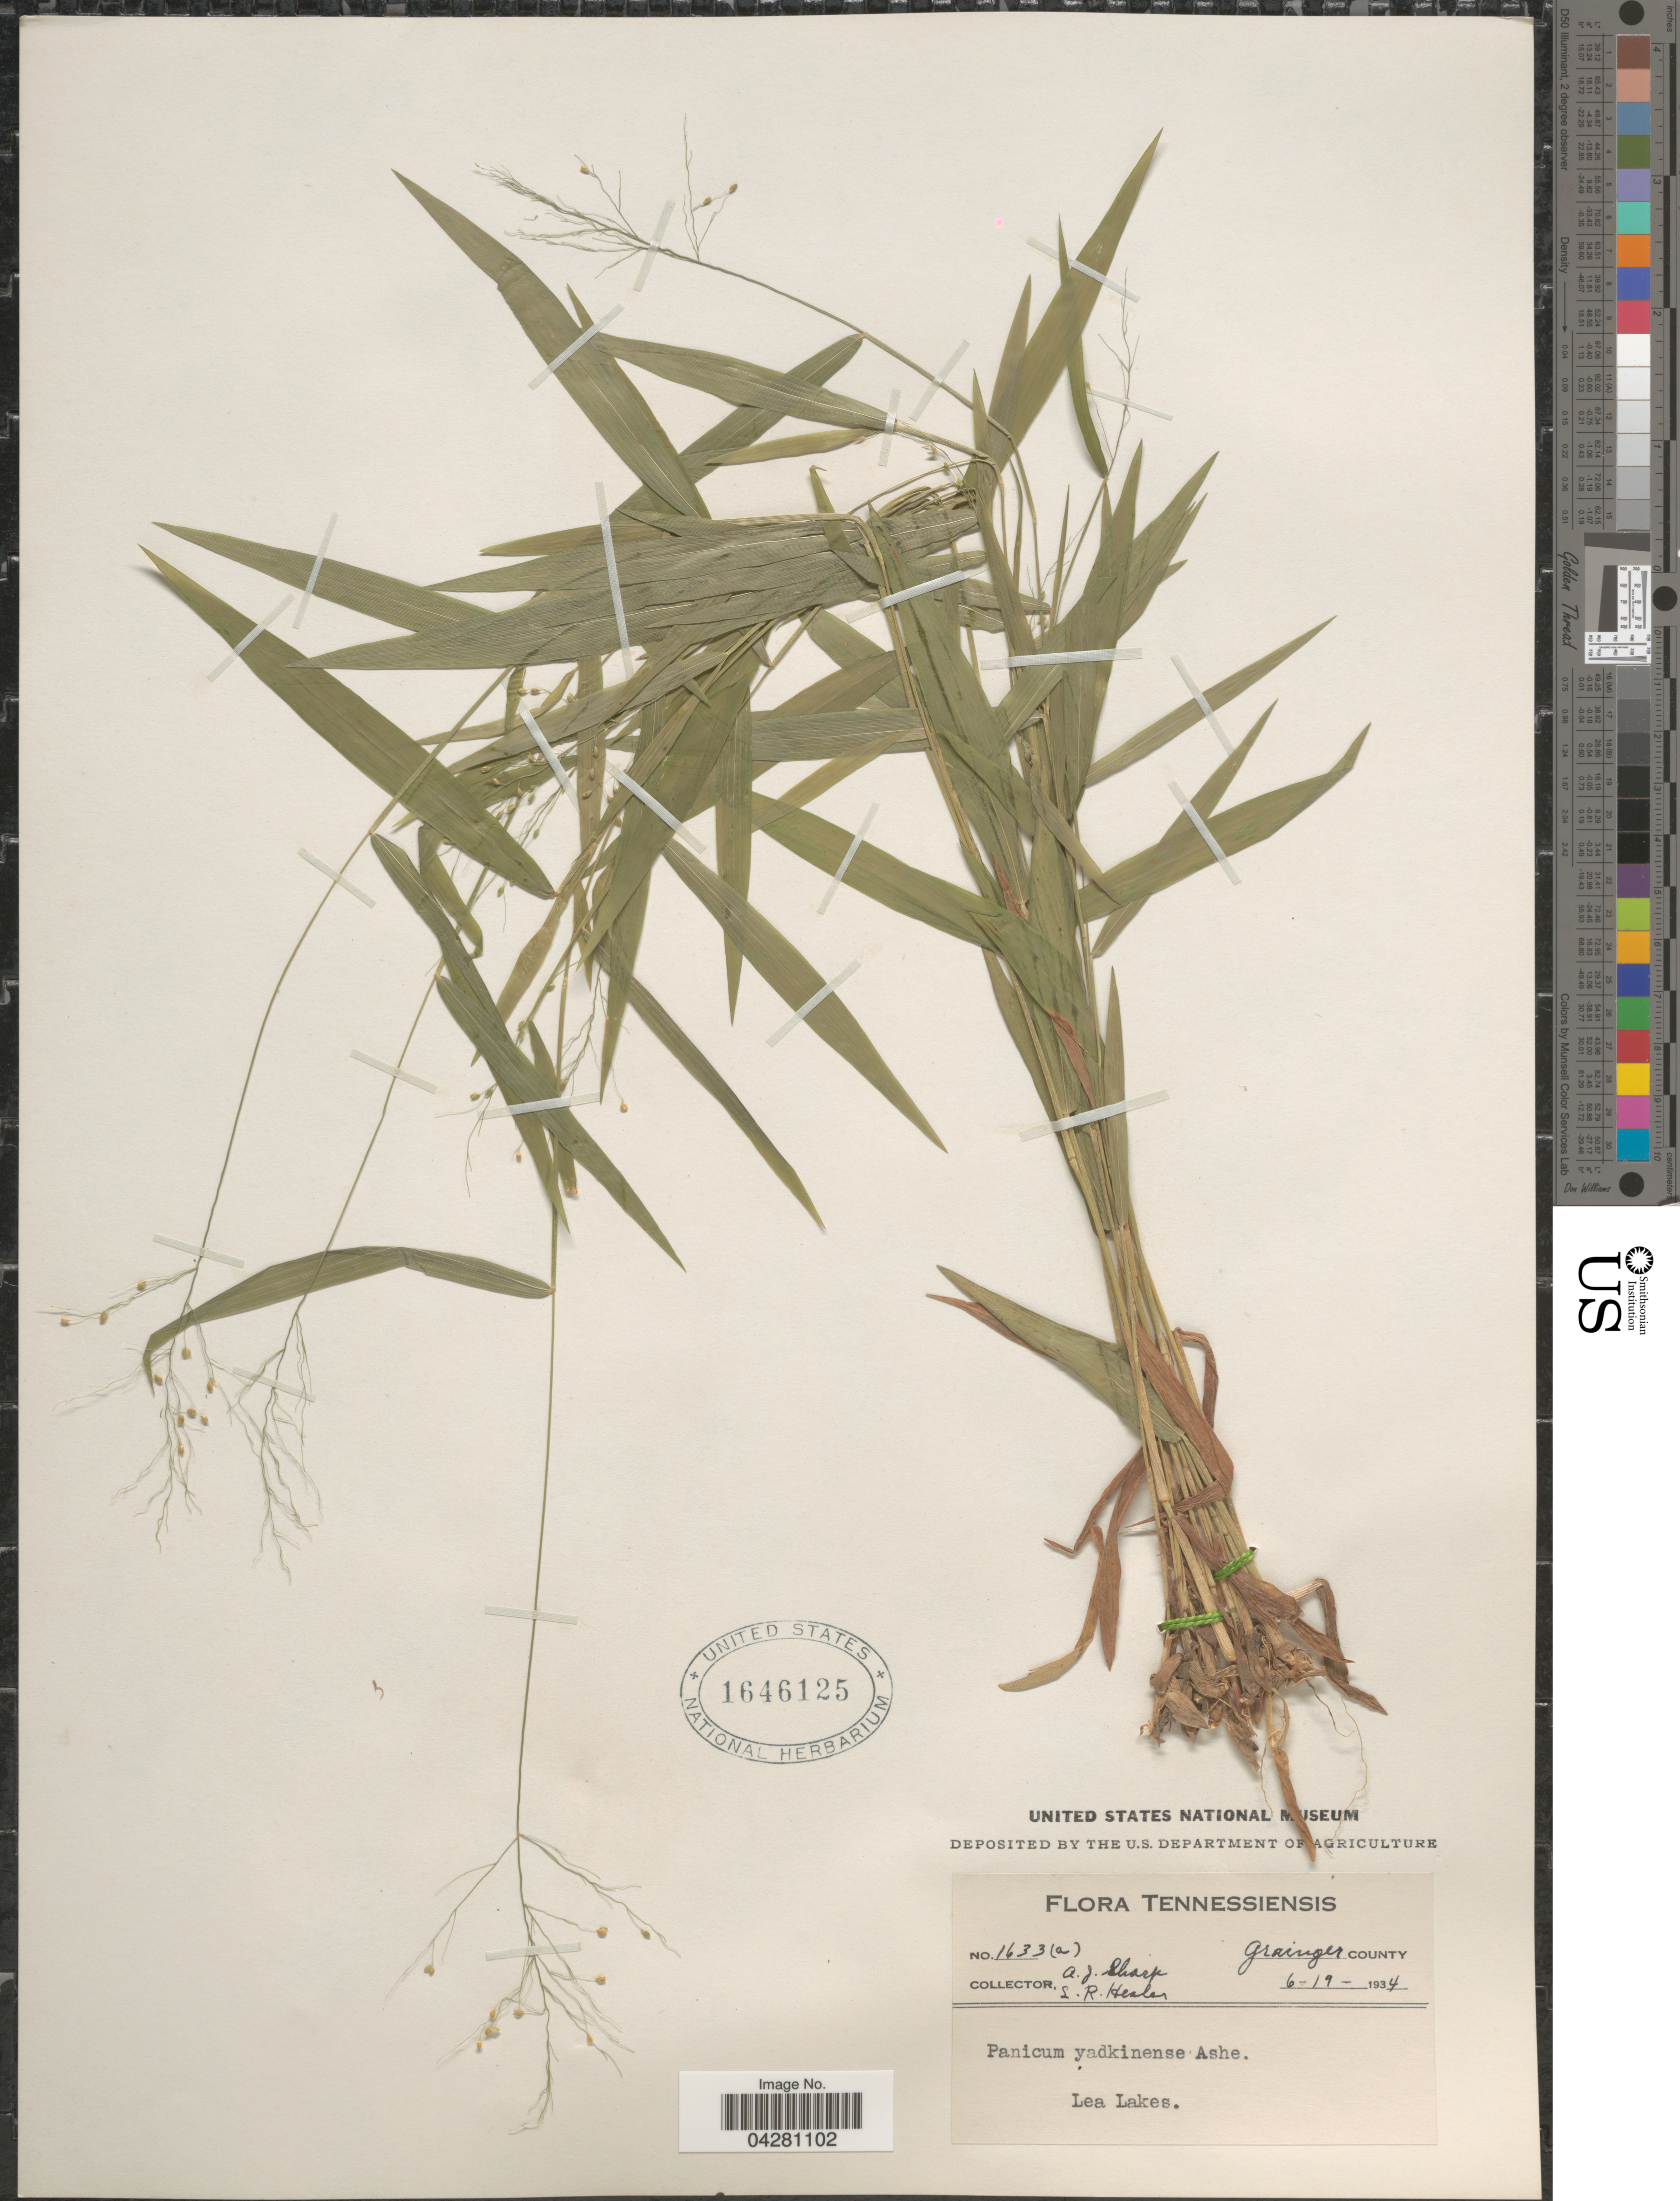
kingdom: Plantae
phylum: Tracheophyta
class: Liliopsida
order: Poales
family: Poaceae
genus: Dichanthelium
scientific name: Dichanthelium dichotomum var. dichotomum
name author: (L.) Gould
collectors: A. J. Sharp & L. Hesler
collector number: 1633a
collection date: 1934-06-19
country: United States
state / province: Tennessee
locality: Grainger County. Lea Lakes.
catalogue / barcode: US 1646125